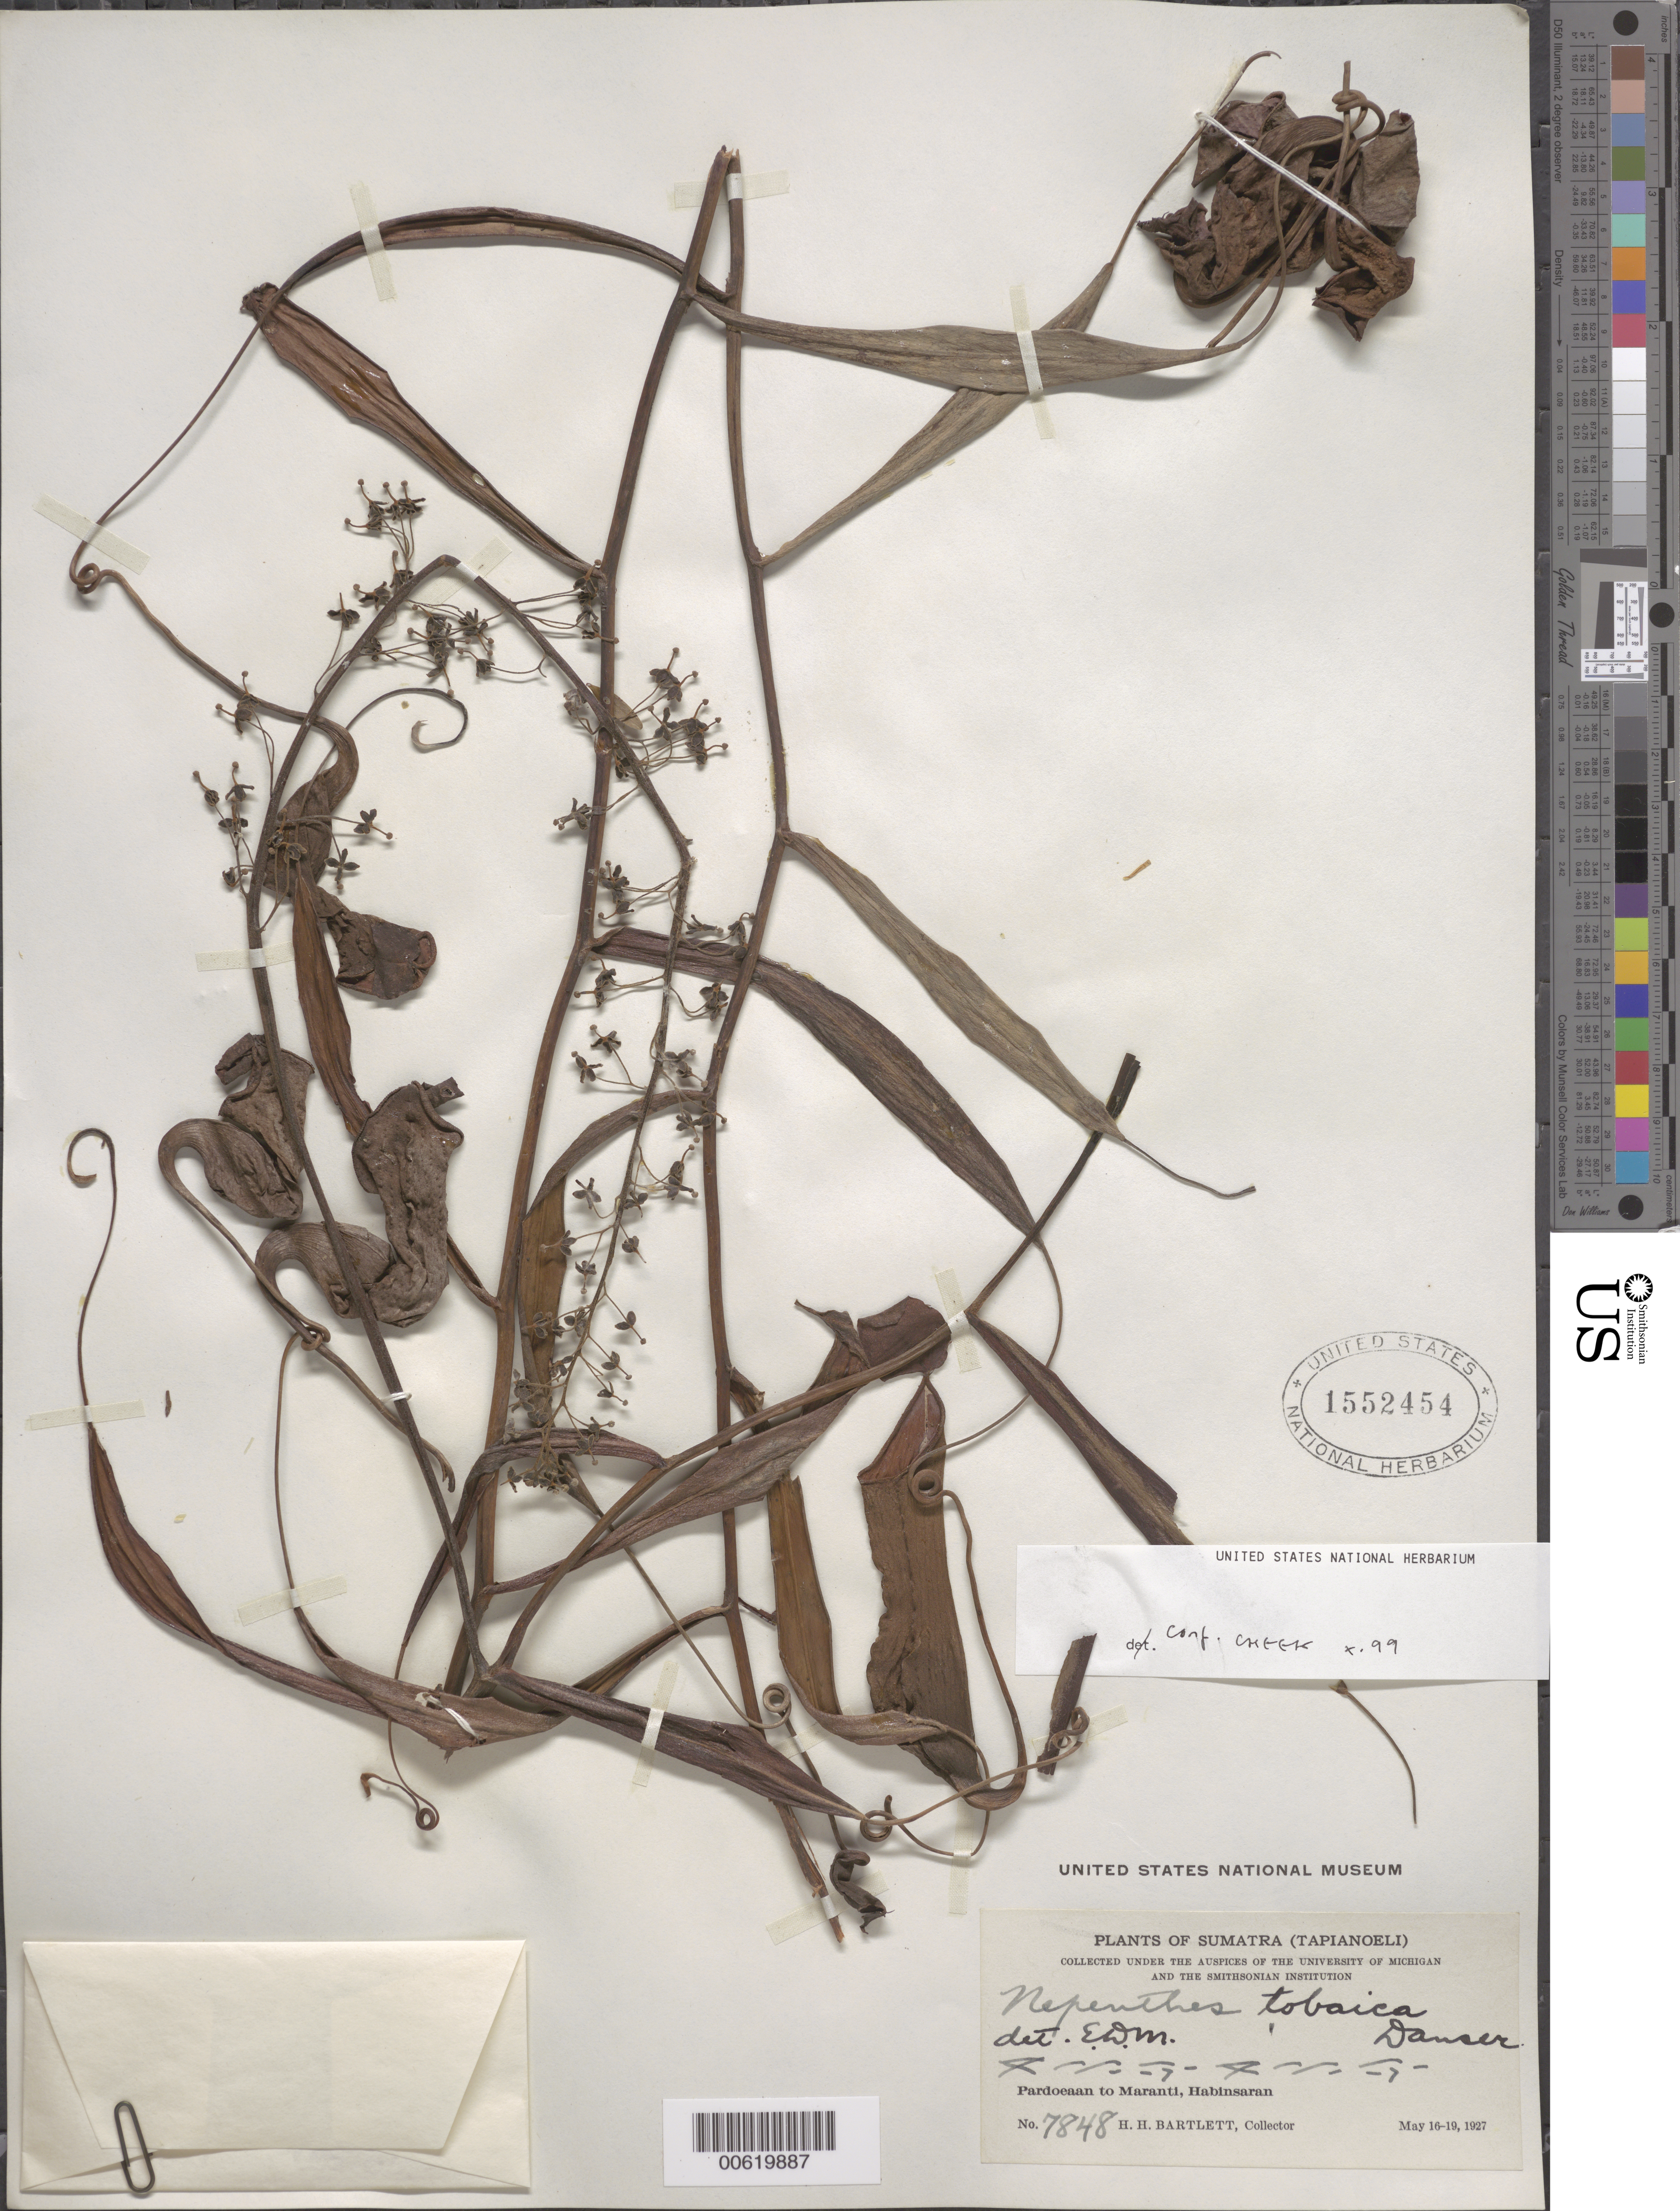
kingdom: Plantae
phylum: Tracheophyta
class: Magnoliopsida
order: Caryophyllales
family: Nepenthaceae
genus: Nepenthes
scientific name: Nepenthes tobaica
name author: Danser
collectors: H. H. Bartlett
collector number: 7848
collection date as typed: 16 May 1927 to 19 May 1927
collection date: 1927-05-16/1927-05-19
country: Indonesia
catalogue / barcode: US 1552454